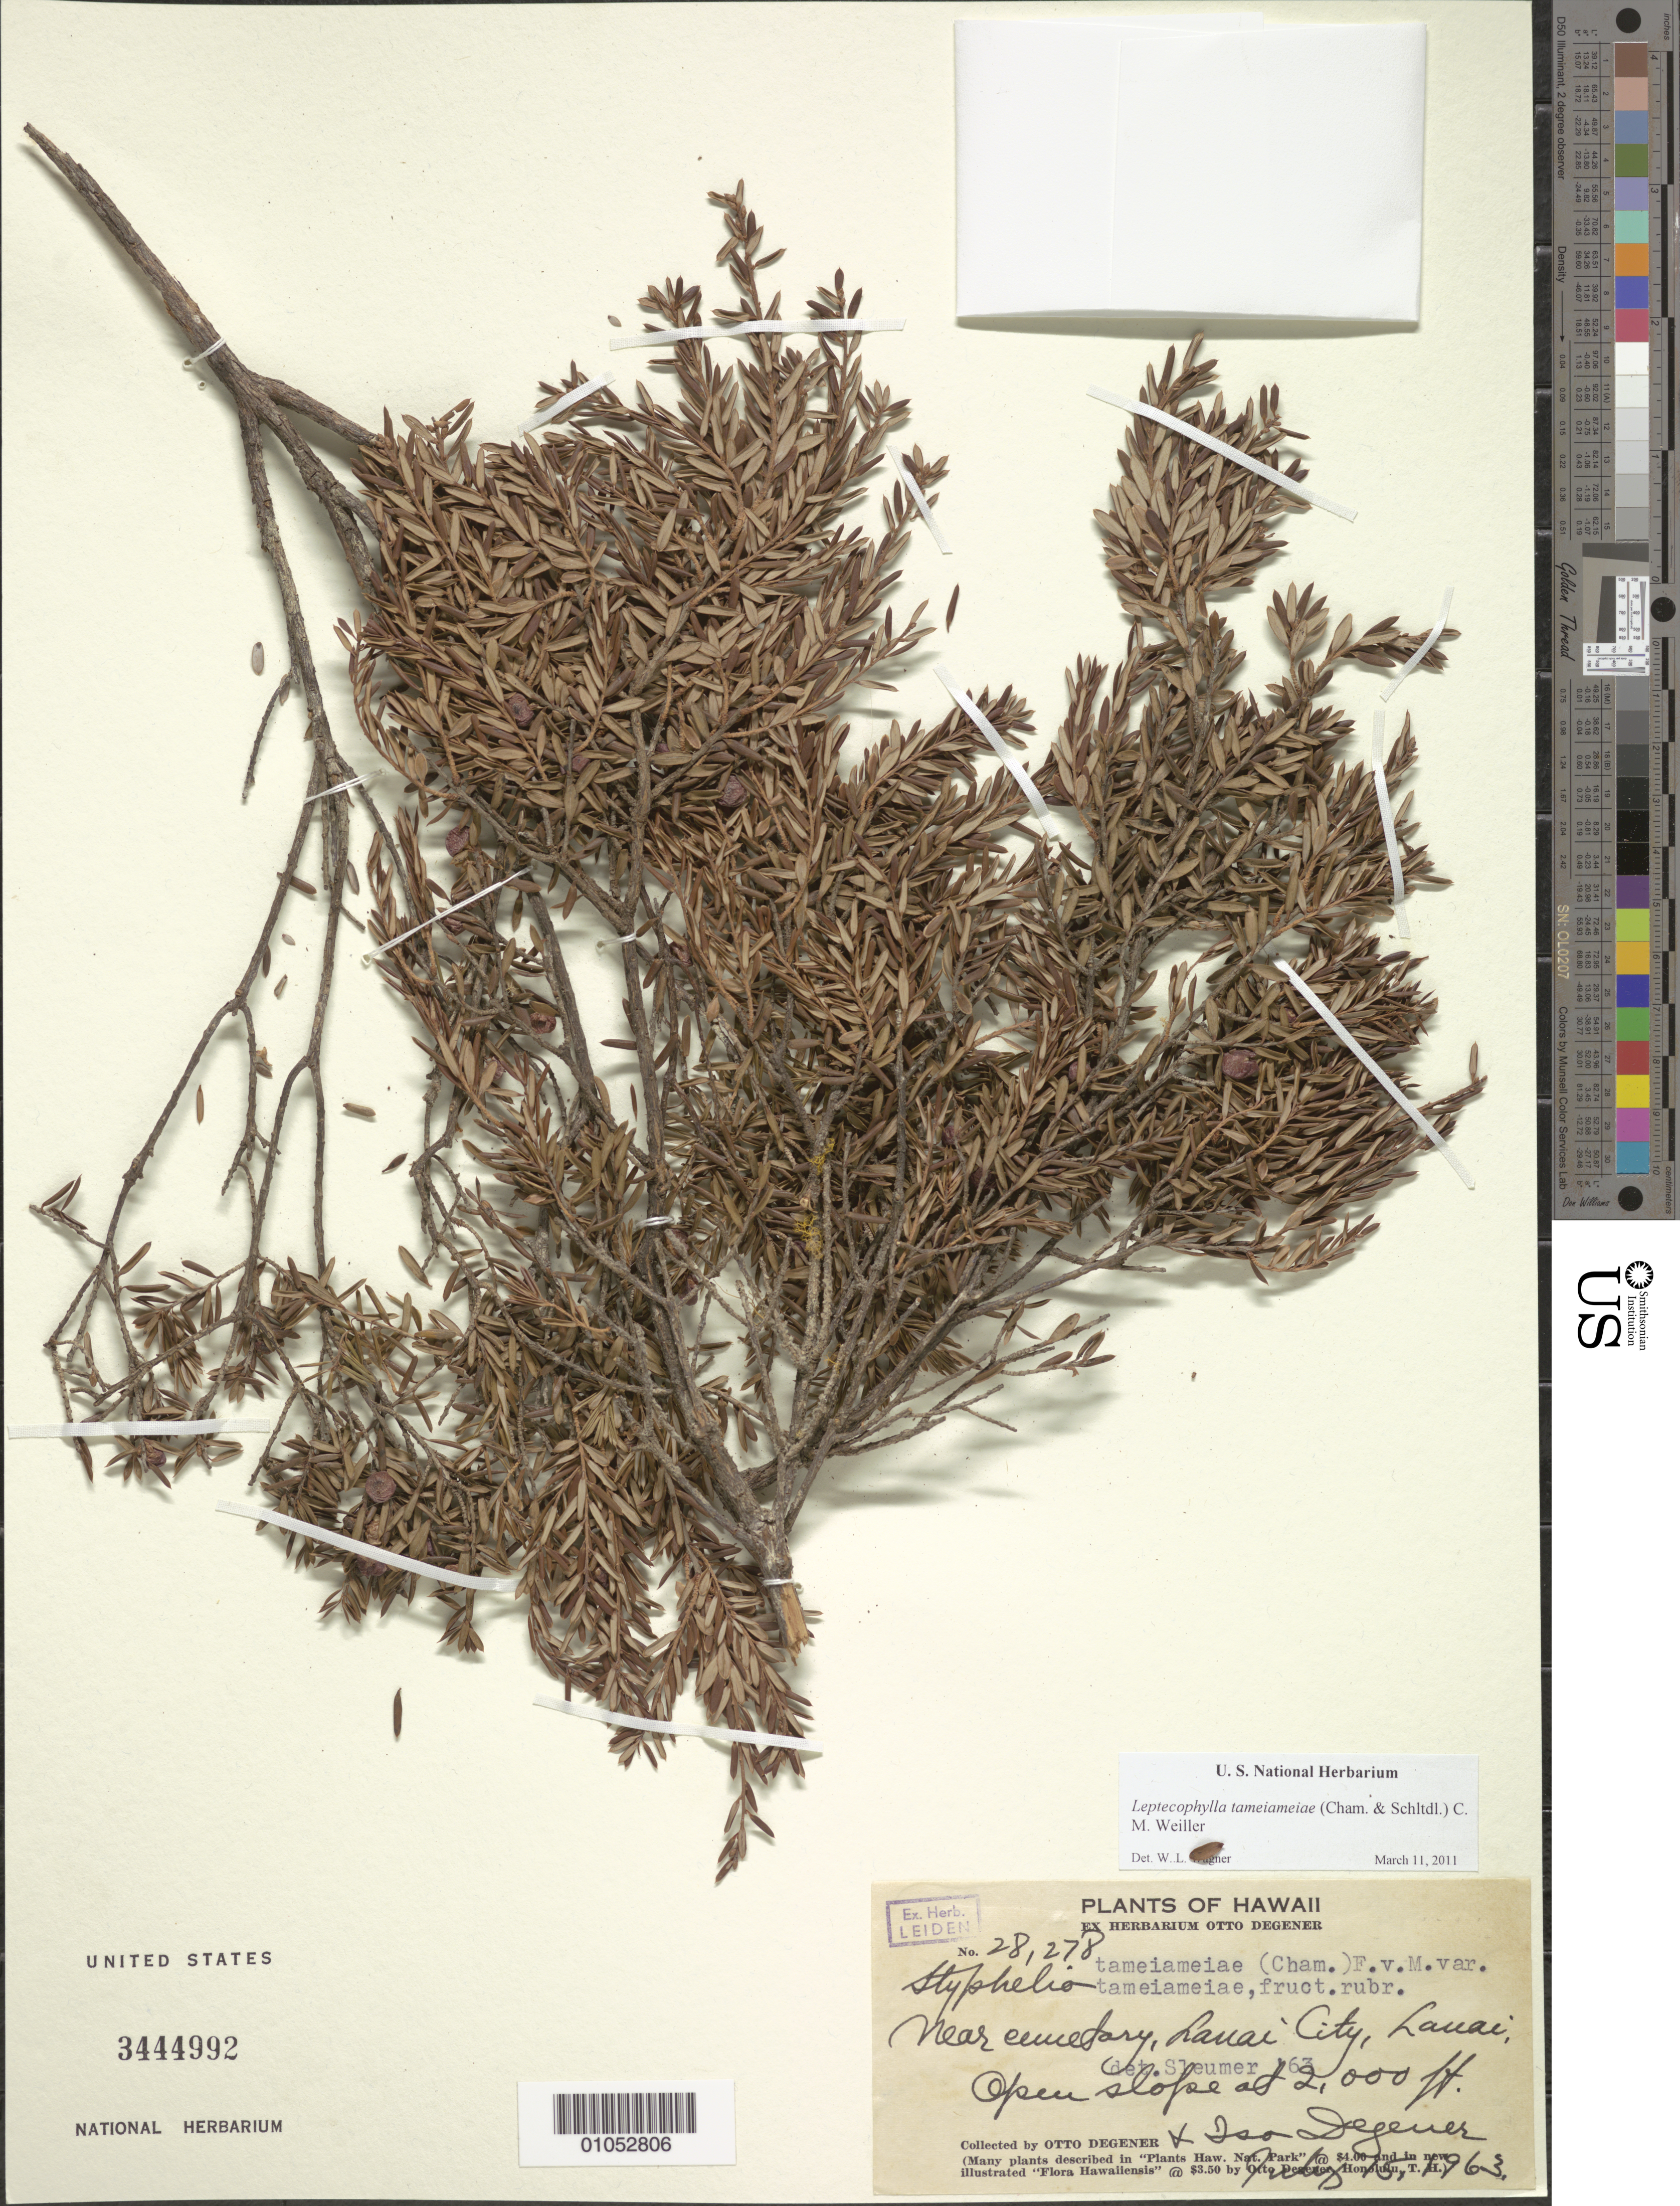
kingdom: Plantae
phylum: Tracheophyta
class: Magnoliopsida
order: Ericales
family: Ericaceae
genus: Leptecophylla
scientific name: Leptecophylla tameiameiae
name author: (Cham. & Schltdl.) C.M. Weiller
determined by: Wagner, W. L., (BOT), Smithsonian Institution - National Museum of Natural History (UNITED STATES)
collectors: O. Degener & I. Degener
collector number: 28278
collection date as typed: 15 Jul 1963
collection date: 1963-07-15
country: United States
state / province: Hawaii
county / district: Maui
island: Lana'i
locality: Near cemetary, Lanai City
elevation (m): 609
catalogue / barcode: US 3444992